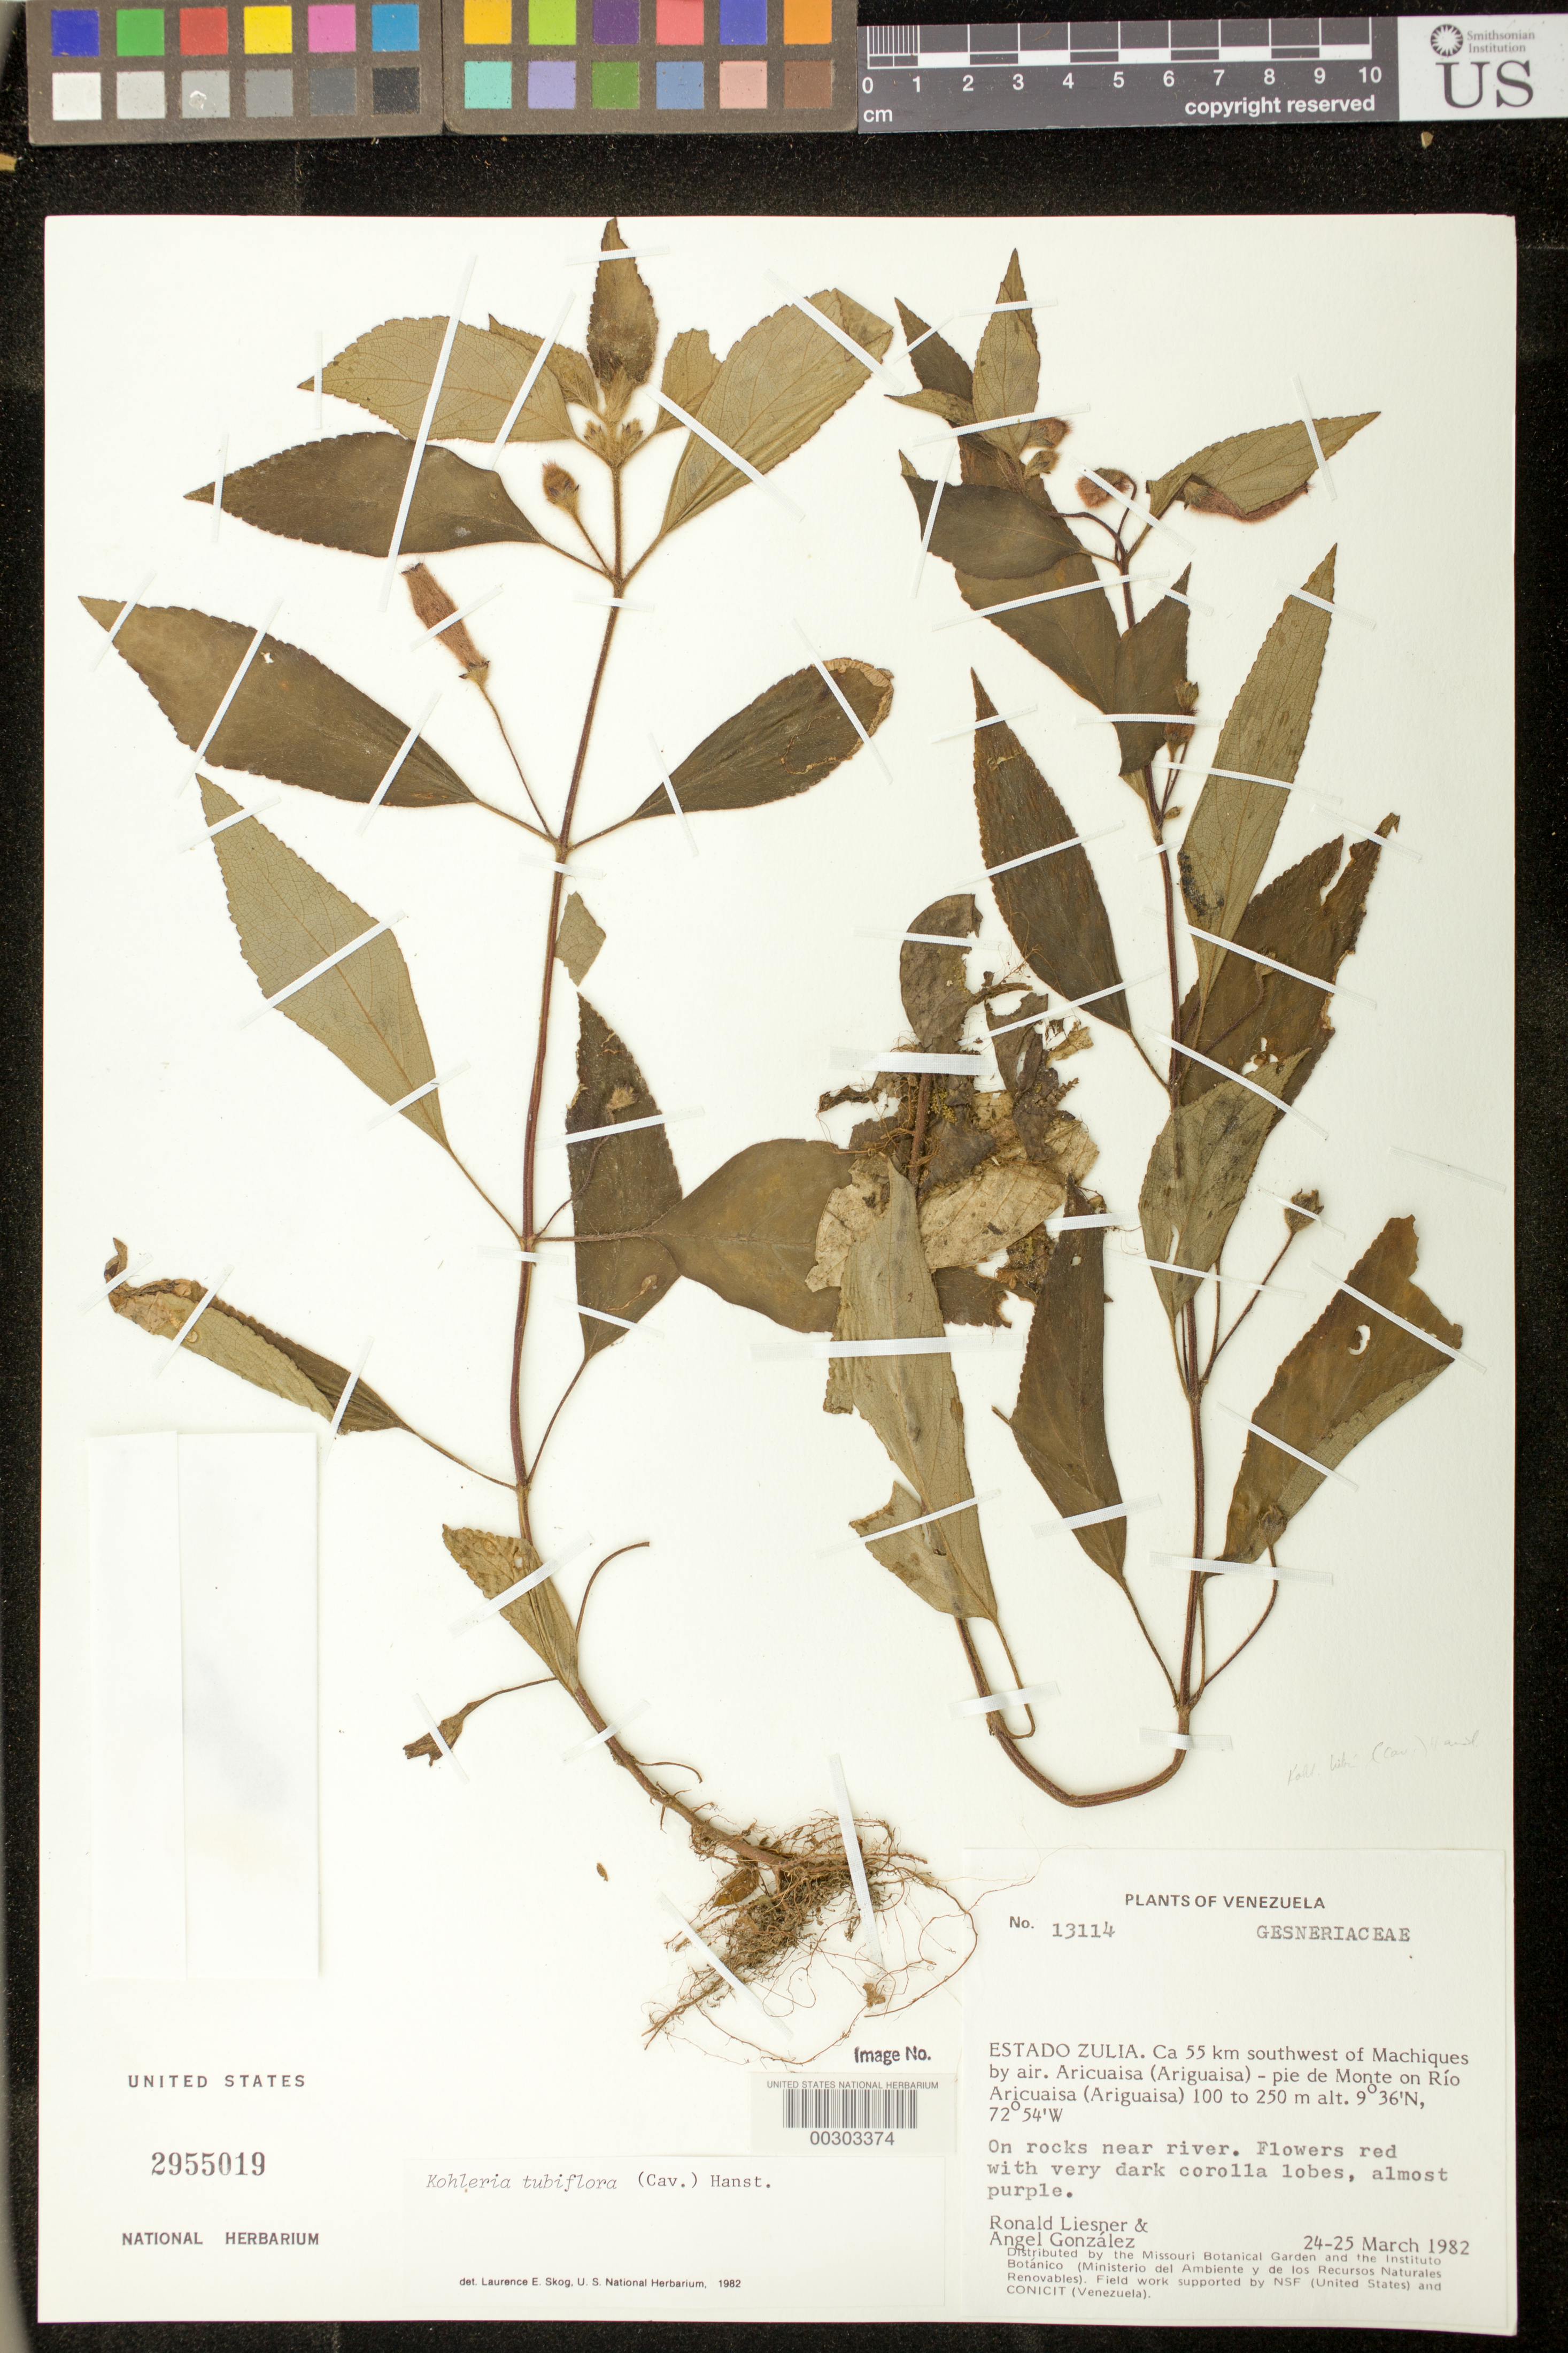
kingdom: Plantae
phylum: Tracheophyta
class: Magnoliopsida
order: Lamiales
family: Gesneriaceae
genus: Kohleria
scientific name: Kohleria tubiflora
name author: (Cav.) Hanst.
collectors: R. L. Liesner & A. C. González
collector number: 13114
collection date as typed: Mar 1982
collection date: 1982-03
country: Venezuela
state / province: Zulia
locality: Ca 55 km SW of Machiques by air, Aricuaisa (Ariguaisa) - foot of monte on Rio Aricuaisa(Ariguaisa)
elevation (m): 100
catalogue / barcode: US 2955019